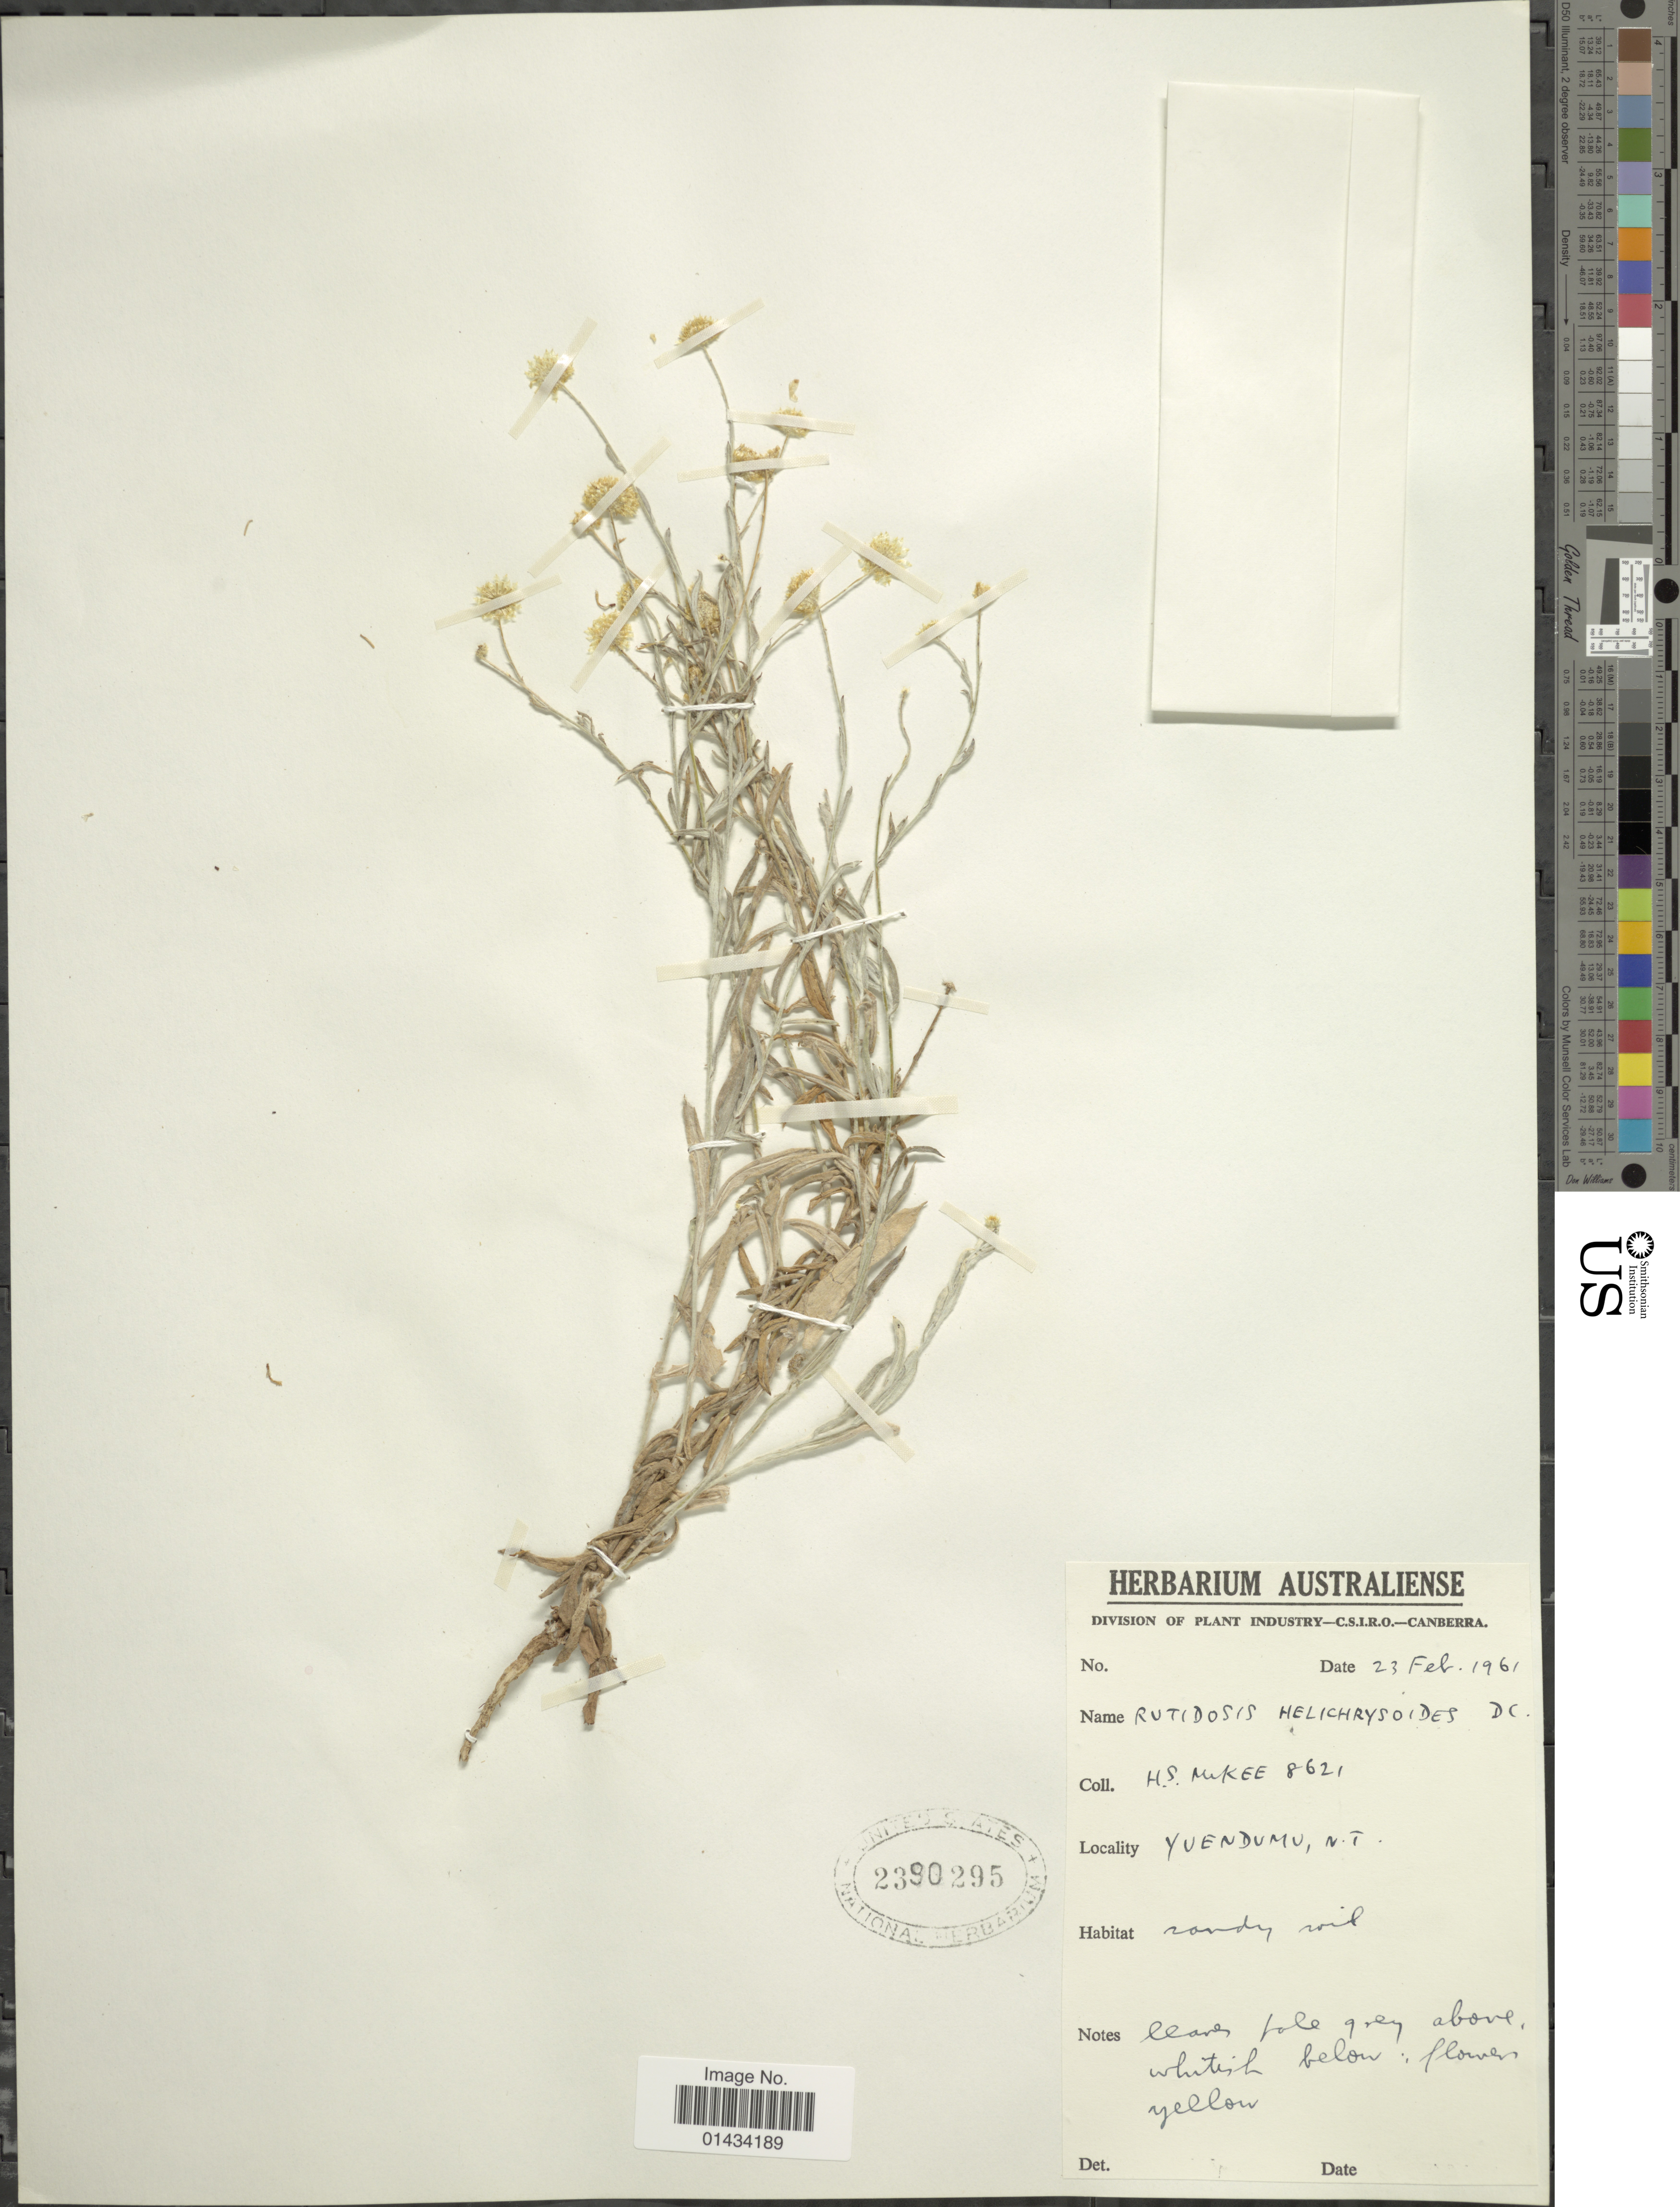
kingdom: Plantae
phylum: Tracheophyta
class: Magnoliopsida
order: Asterales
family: Asteraceae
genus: Rutidosis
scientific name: Rutidosis helichrysoides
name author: DC.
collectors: Mukee, H.S.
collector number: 8621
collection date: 1961-02-23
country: Australia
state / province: Northern Territory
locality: Yuendumu, sandy soil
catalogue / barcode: US 2390295